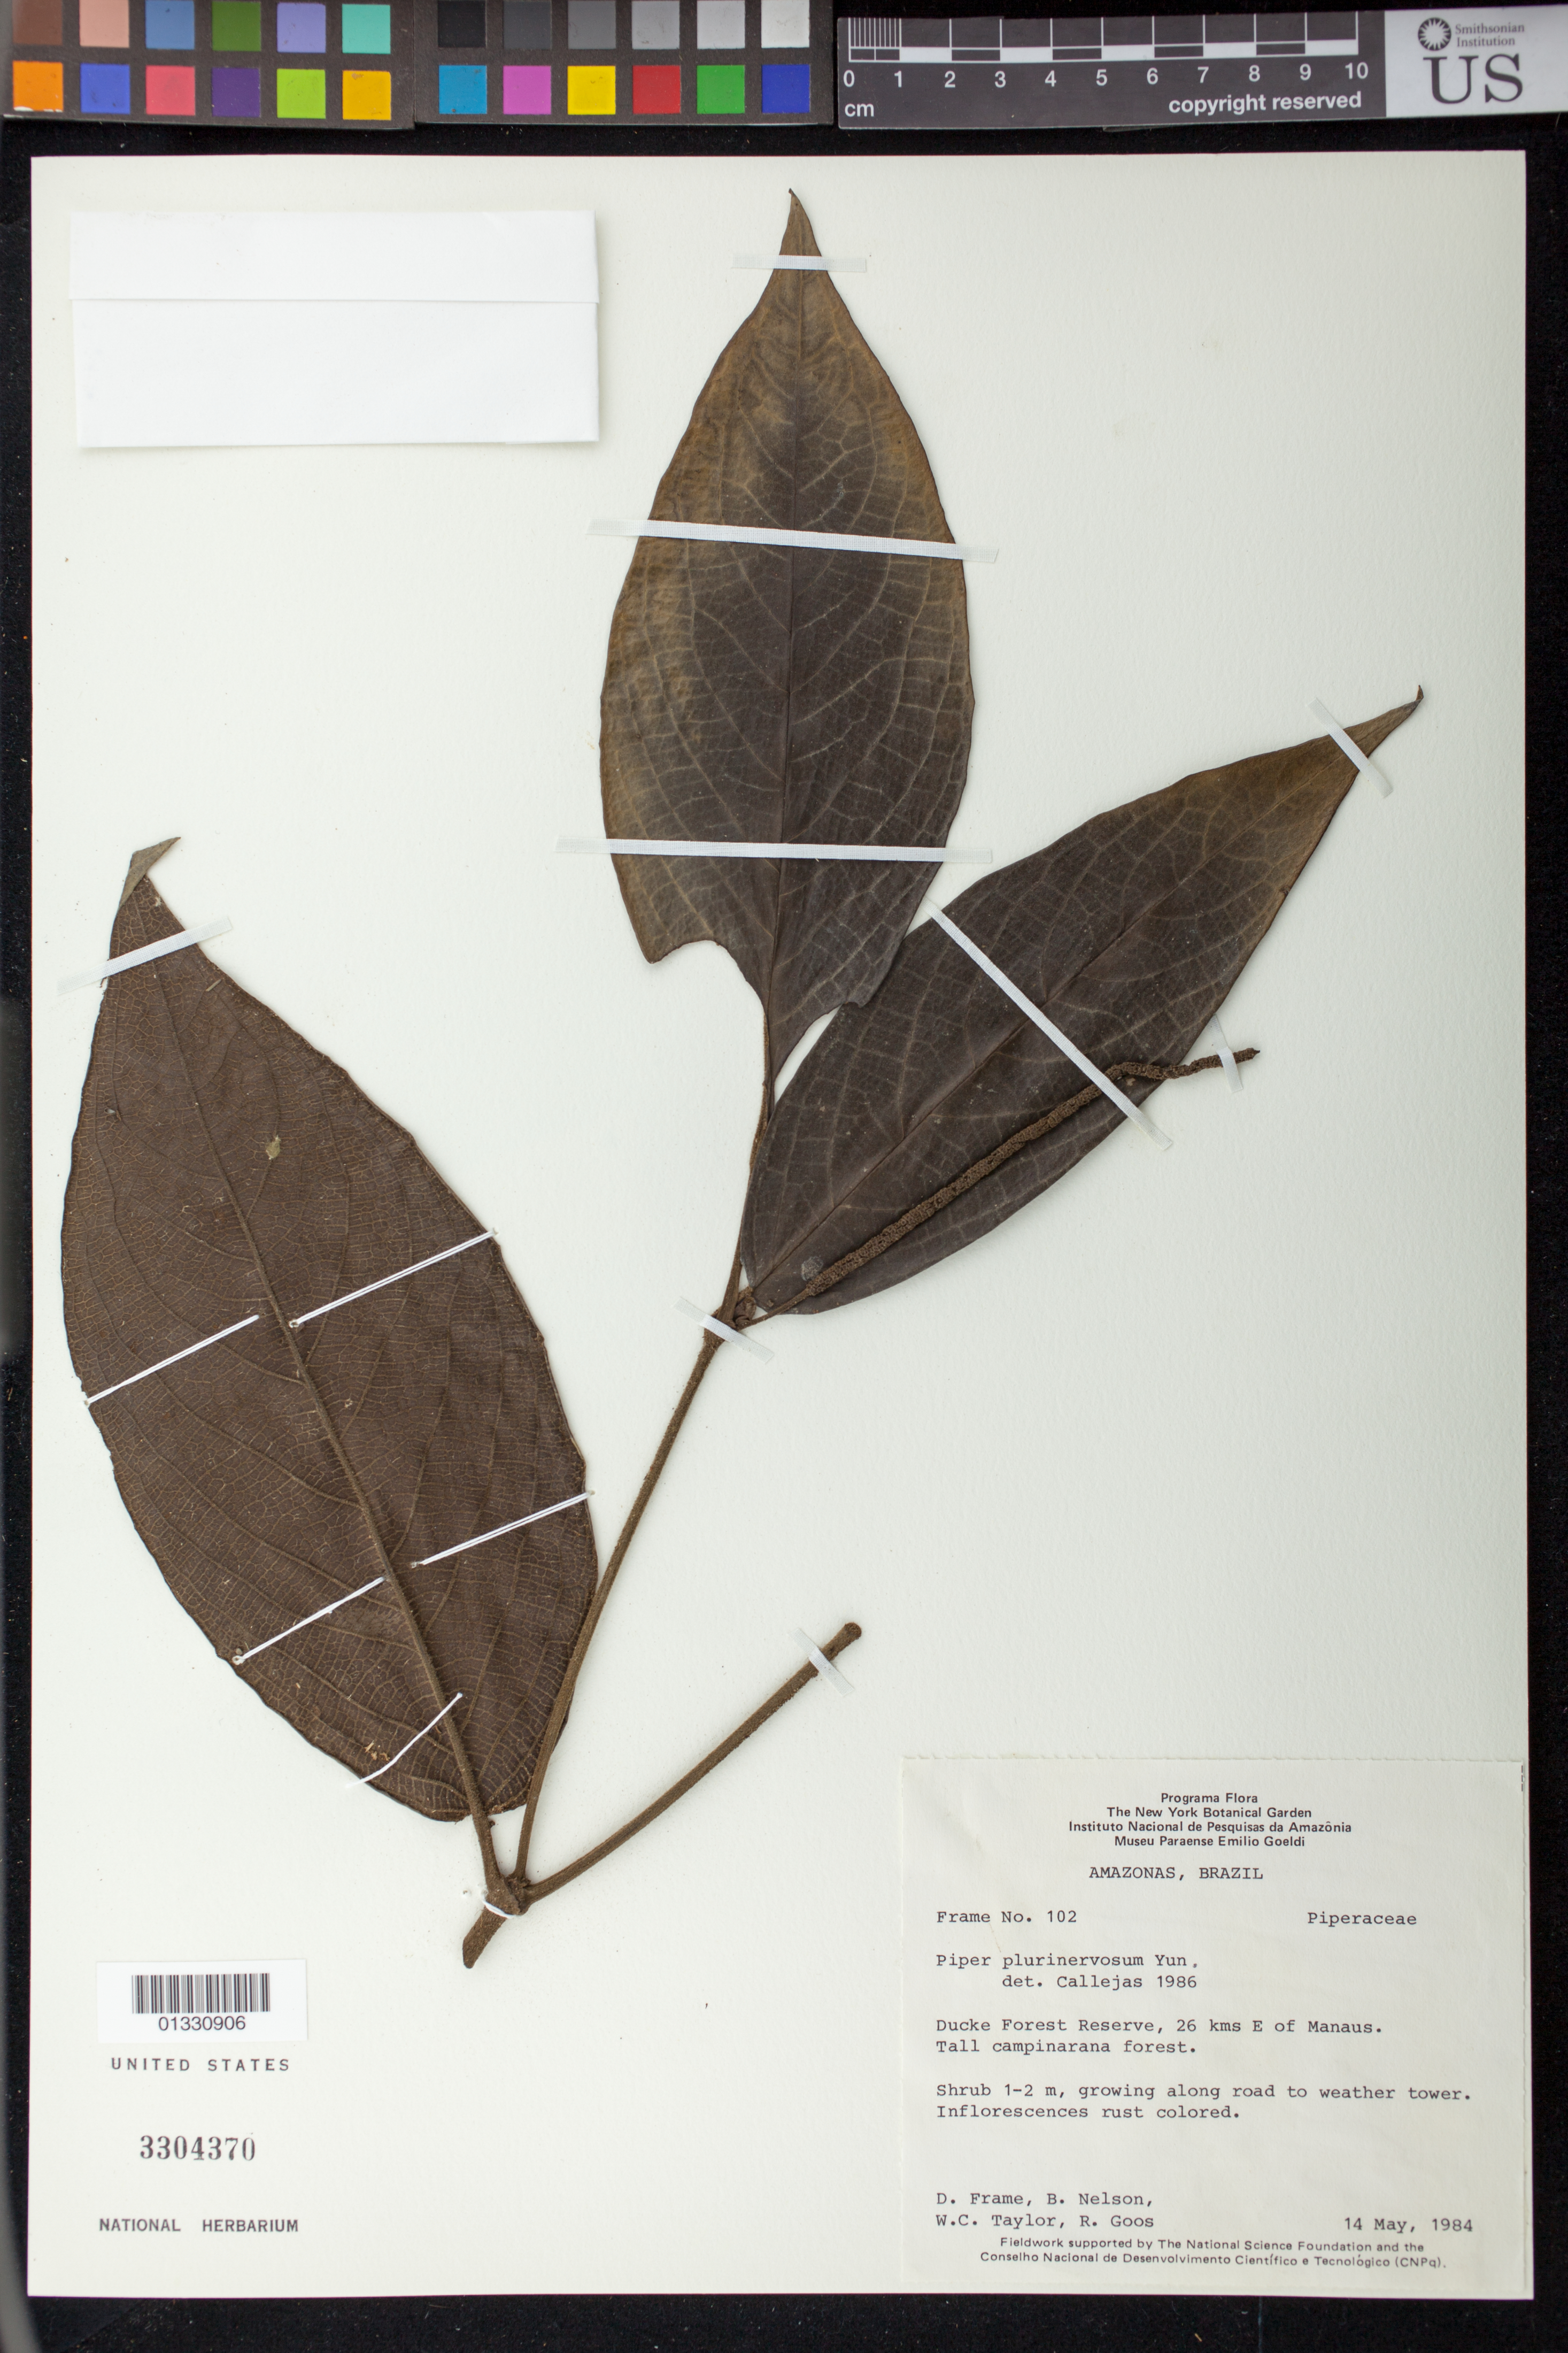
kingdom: Plantae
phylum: Tracheophyta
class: Magnoliopsida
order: Piperales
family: Piperaceae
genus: Piper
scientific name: Piper plurinervosum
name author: Yunck.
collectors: D. Frame, B. W. Nelson, W. C. Taylor & R. Goos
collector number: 102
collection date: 1984-05-14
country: Brazil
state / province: Amazonas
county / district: Manaus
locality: Ducke Forest Reserve, 26 km E of Manaus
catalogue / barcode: US 3304370